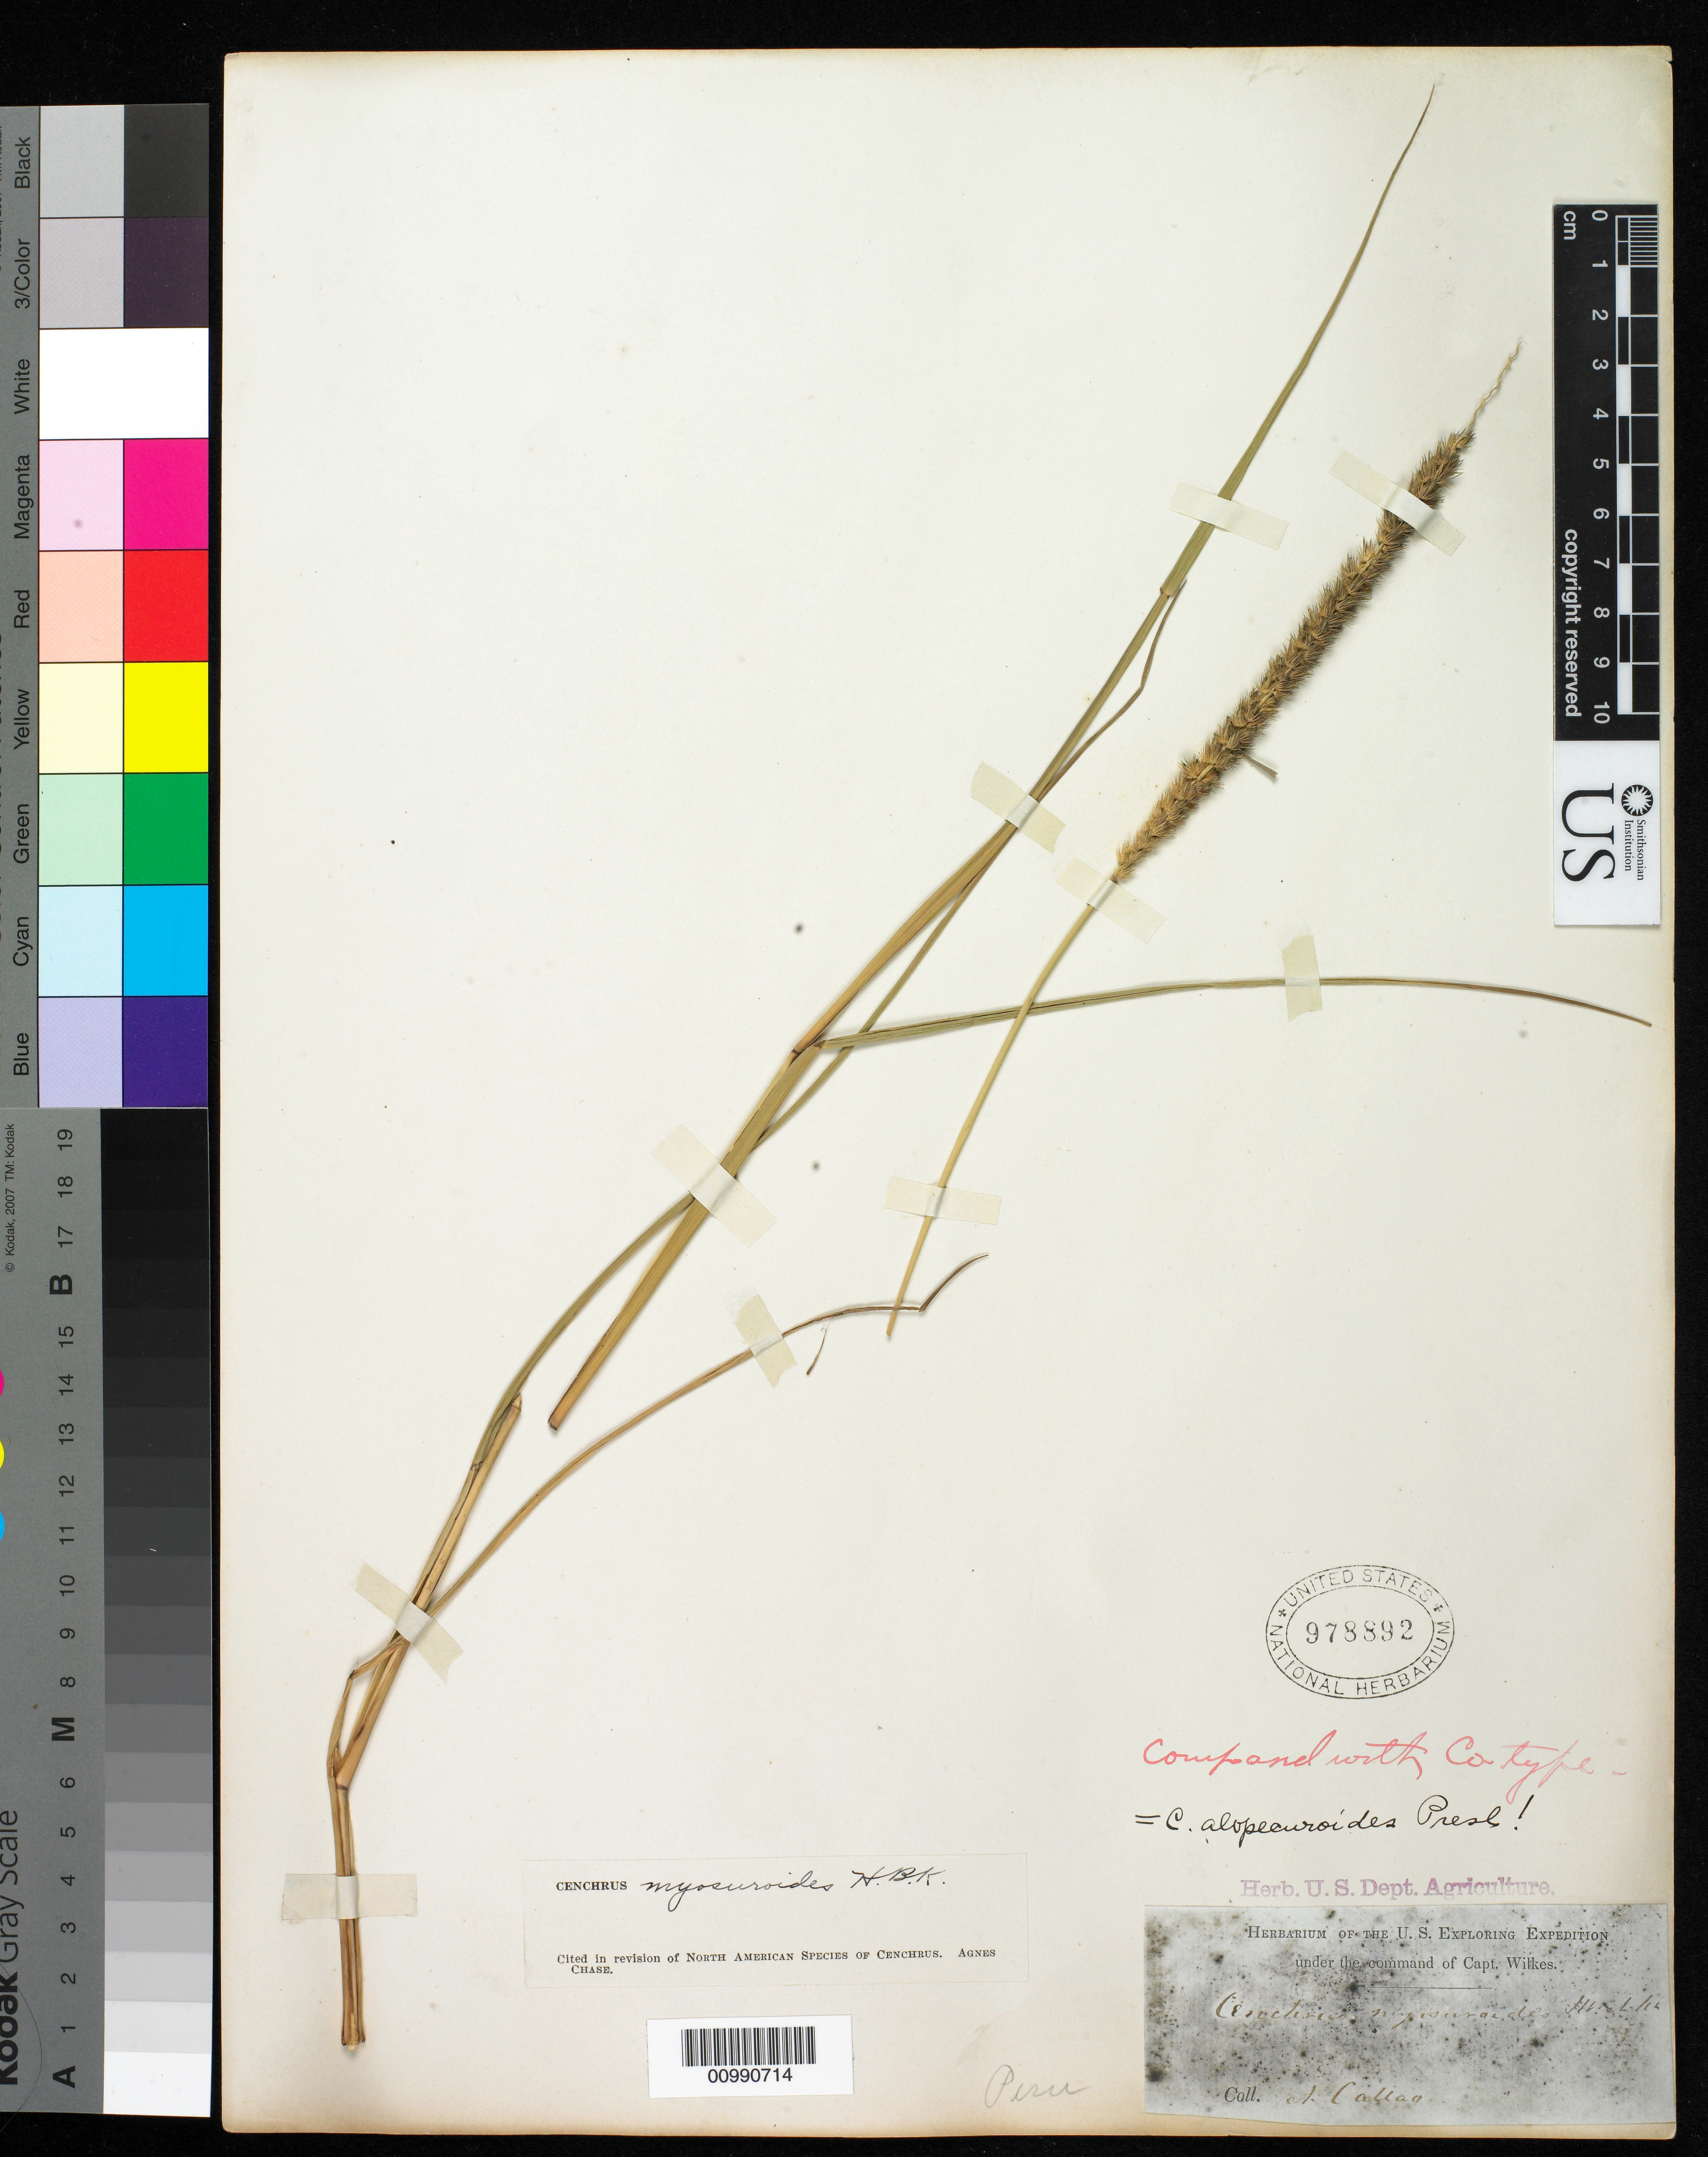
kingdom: Plantae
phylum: Tracheophyta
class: Liliopsida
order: Poales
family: Poaceae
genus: Cenchrus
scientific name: Cenchrus myosuroides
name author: Kunth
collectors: Wilkes Explor. Exped.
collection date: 1838/1842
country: Peru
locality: Peru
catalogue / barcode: US 978892